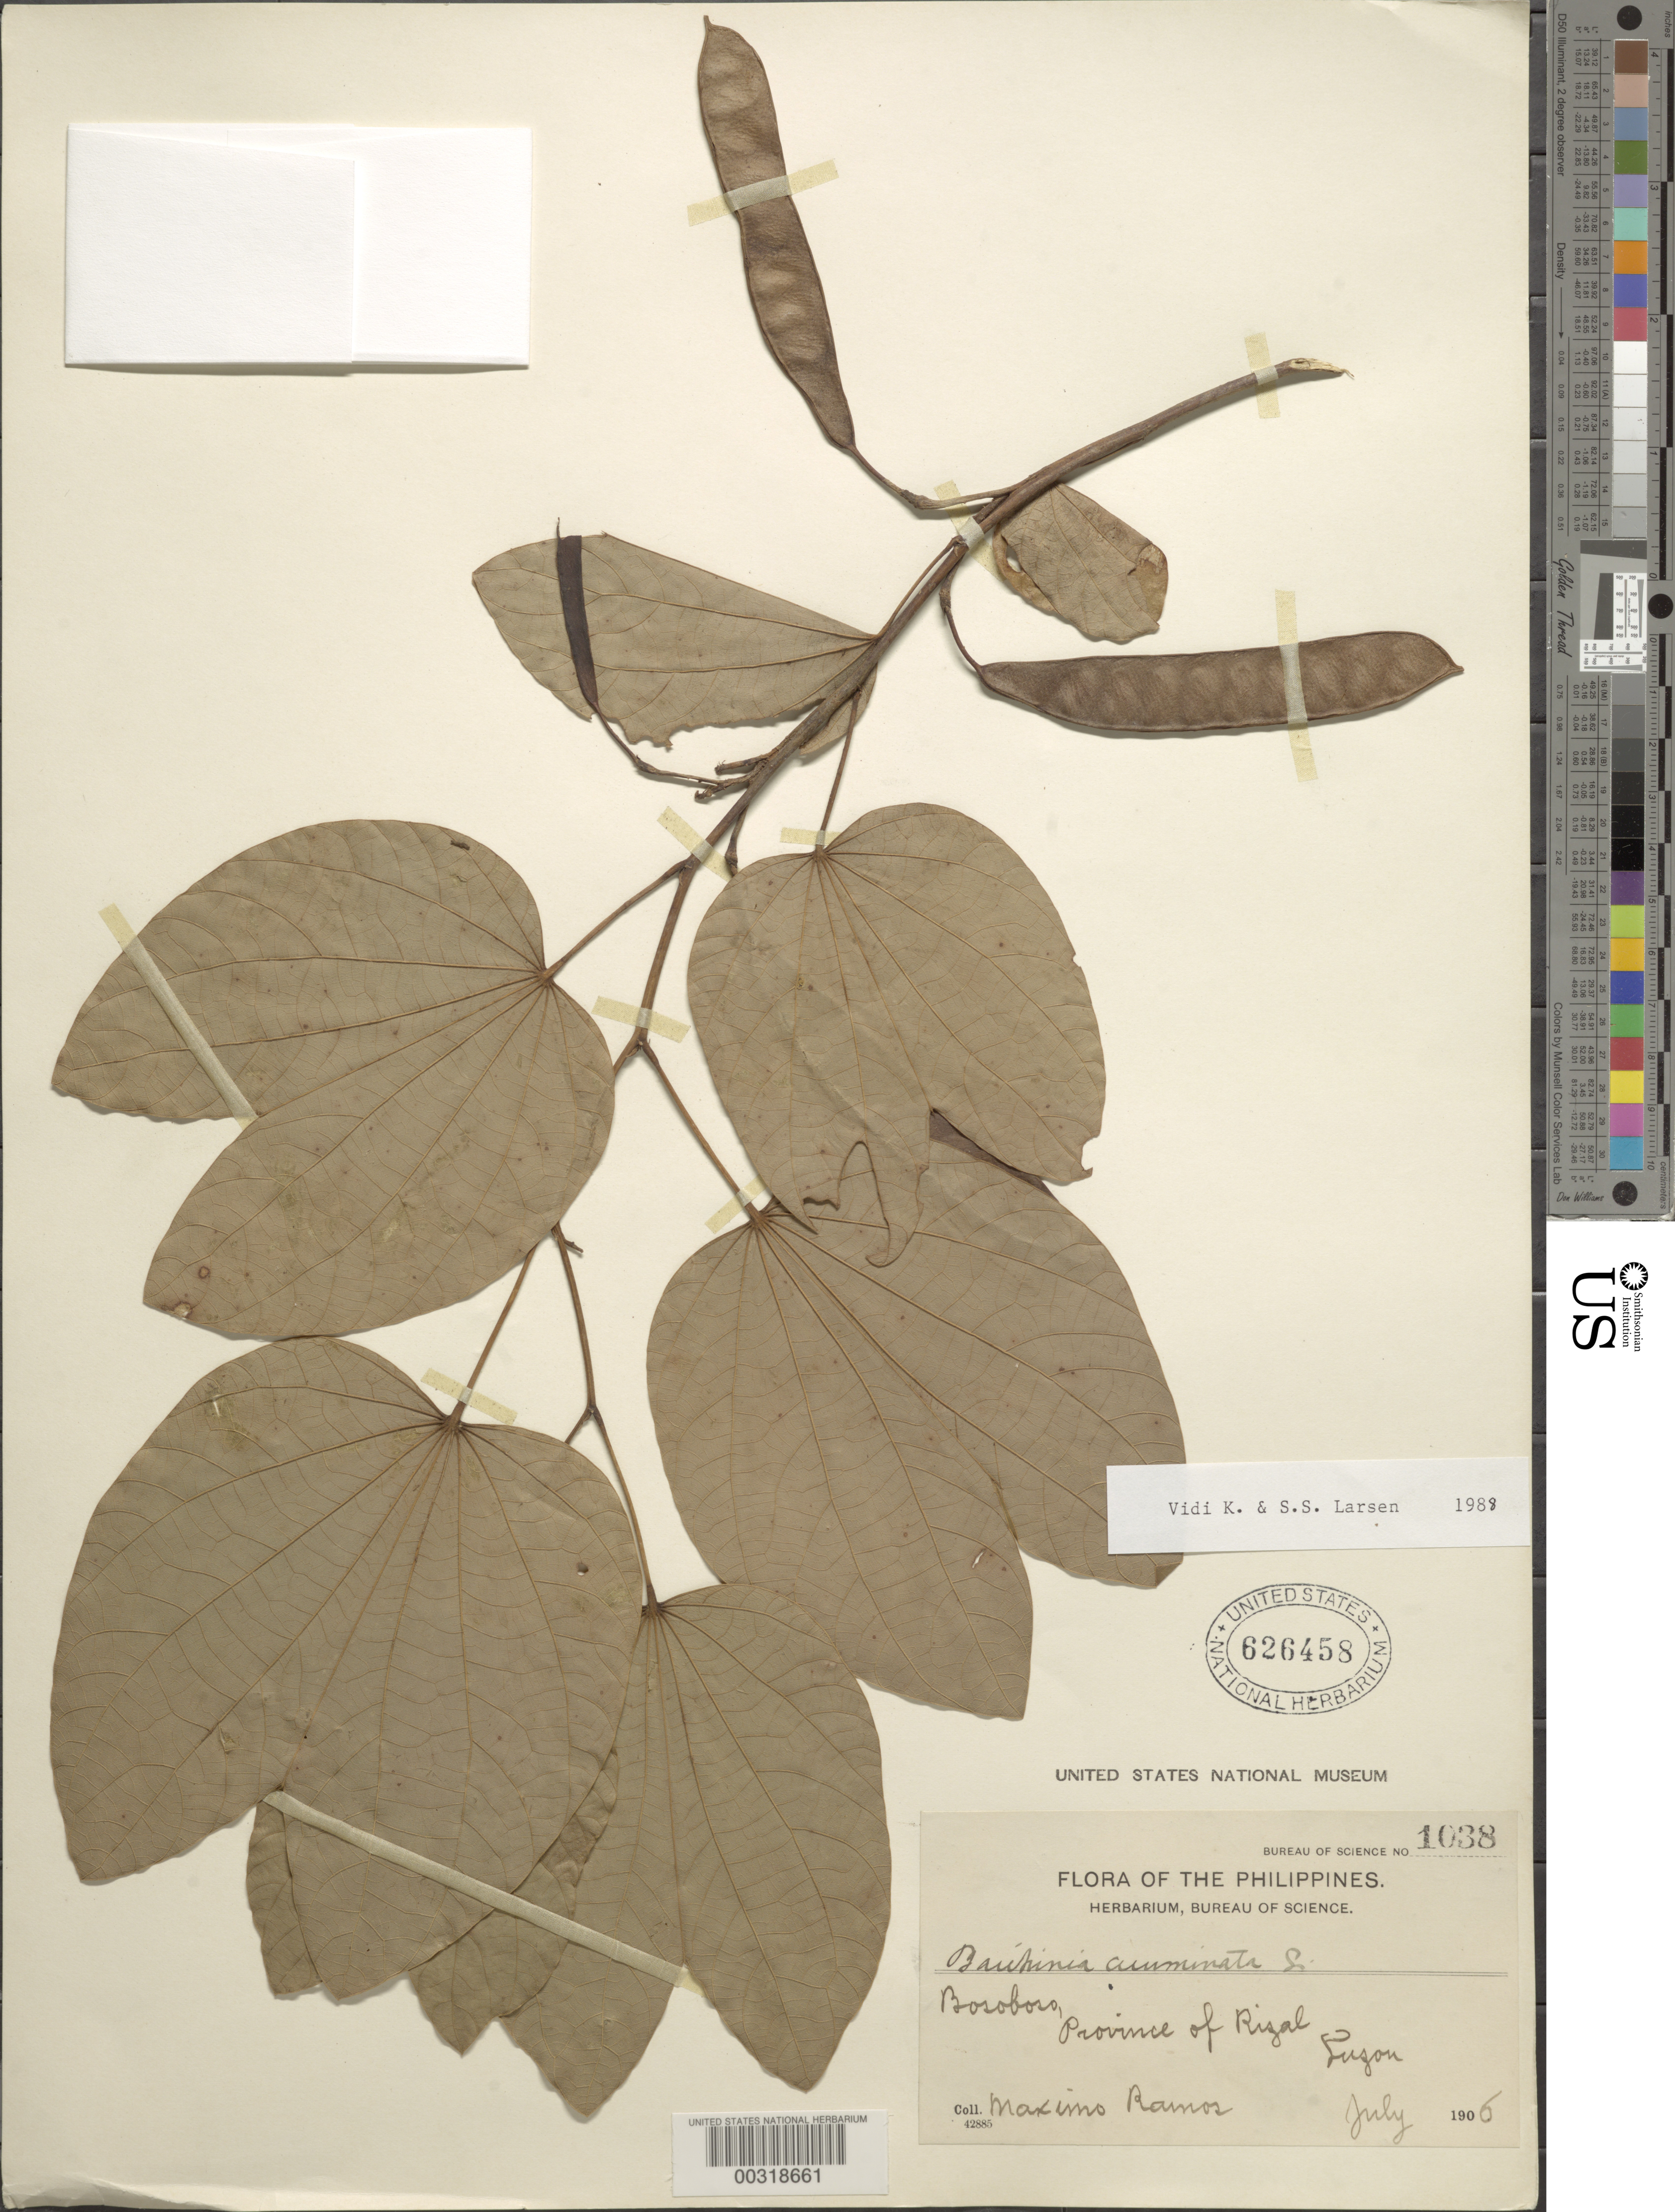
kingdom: Plantae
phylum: Tracheophyta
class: Magnoliopsida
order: Fabales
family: Fabaceae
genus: Bauhinia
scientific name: Bauhinia acuminata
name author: L.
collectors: M. Ramos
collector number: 1038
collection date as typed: Jul 1906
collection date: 1906-07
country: Philippines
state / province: Calabarzon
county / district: Rizal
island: Luzon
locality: Bosoboso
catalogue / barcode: US 626458